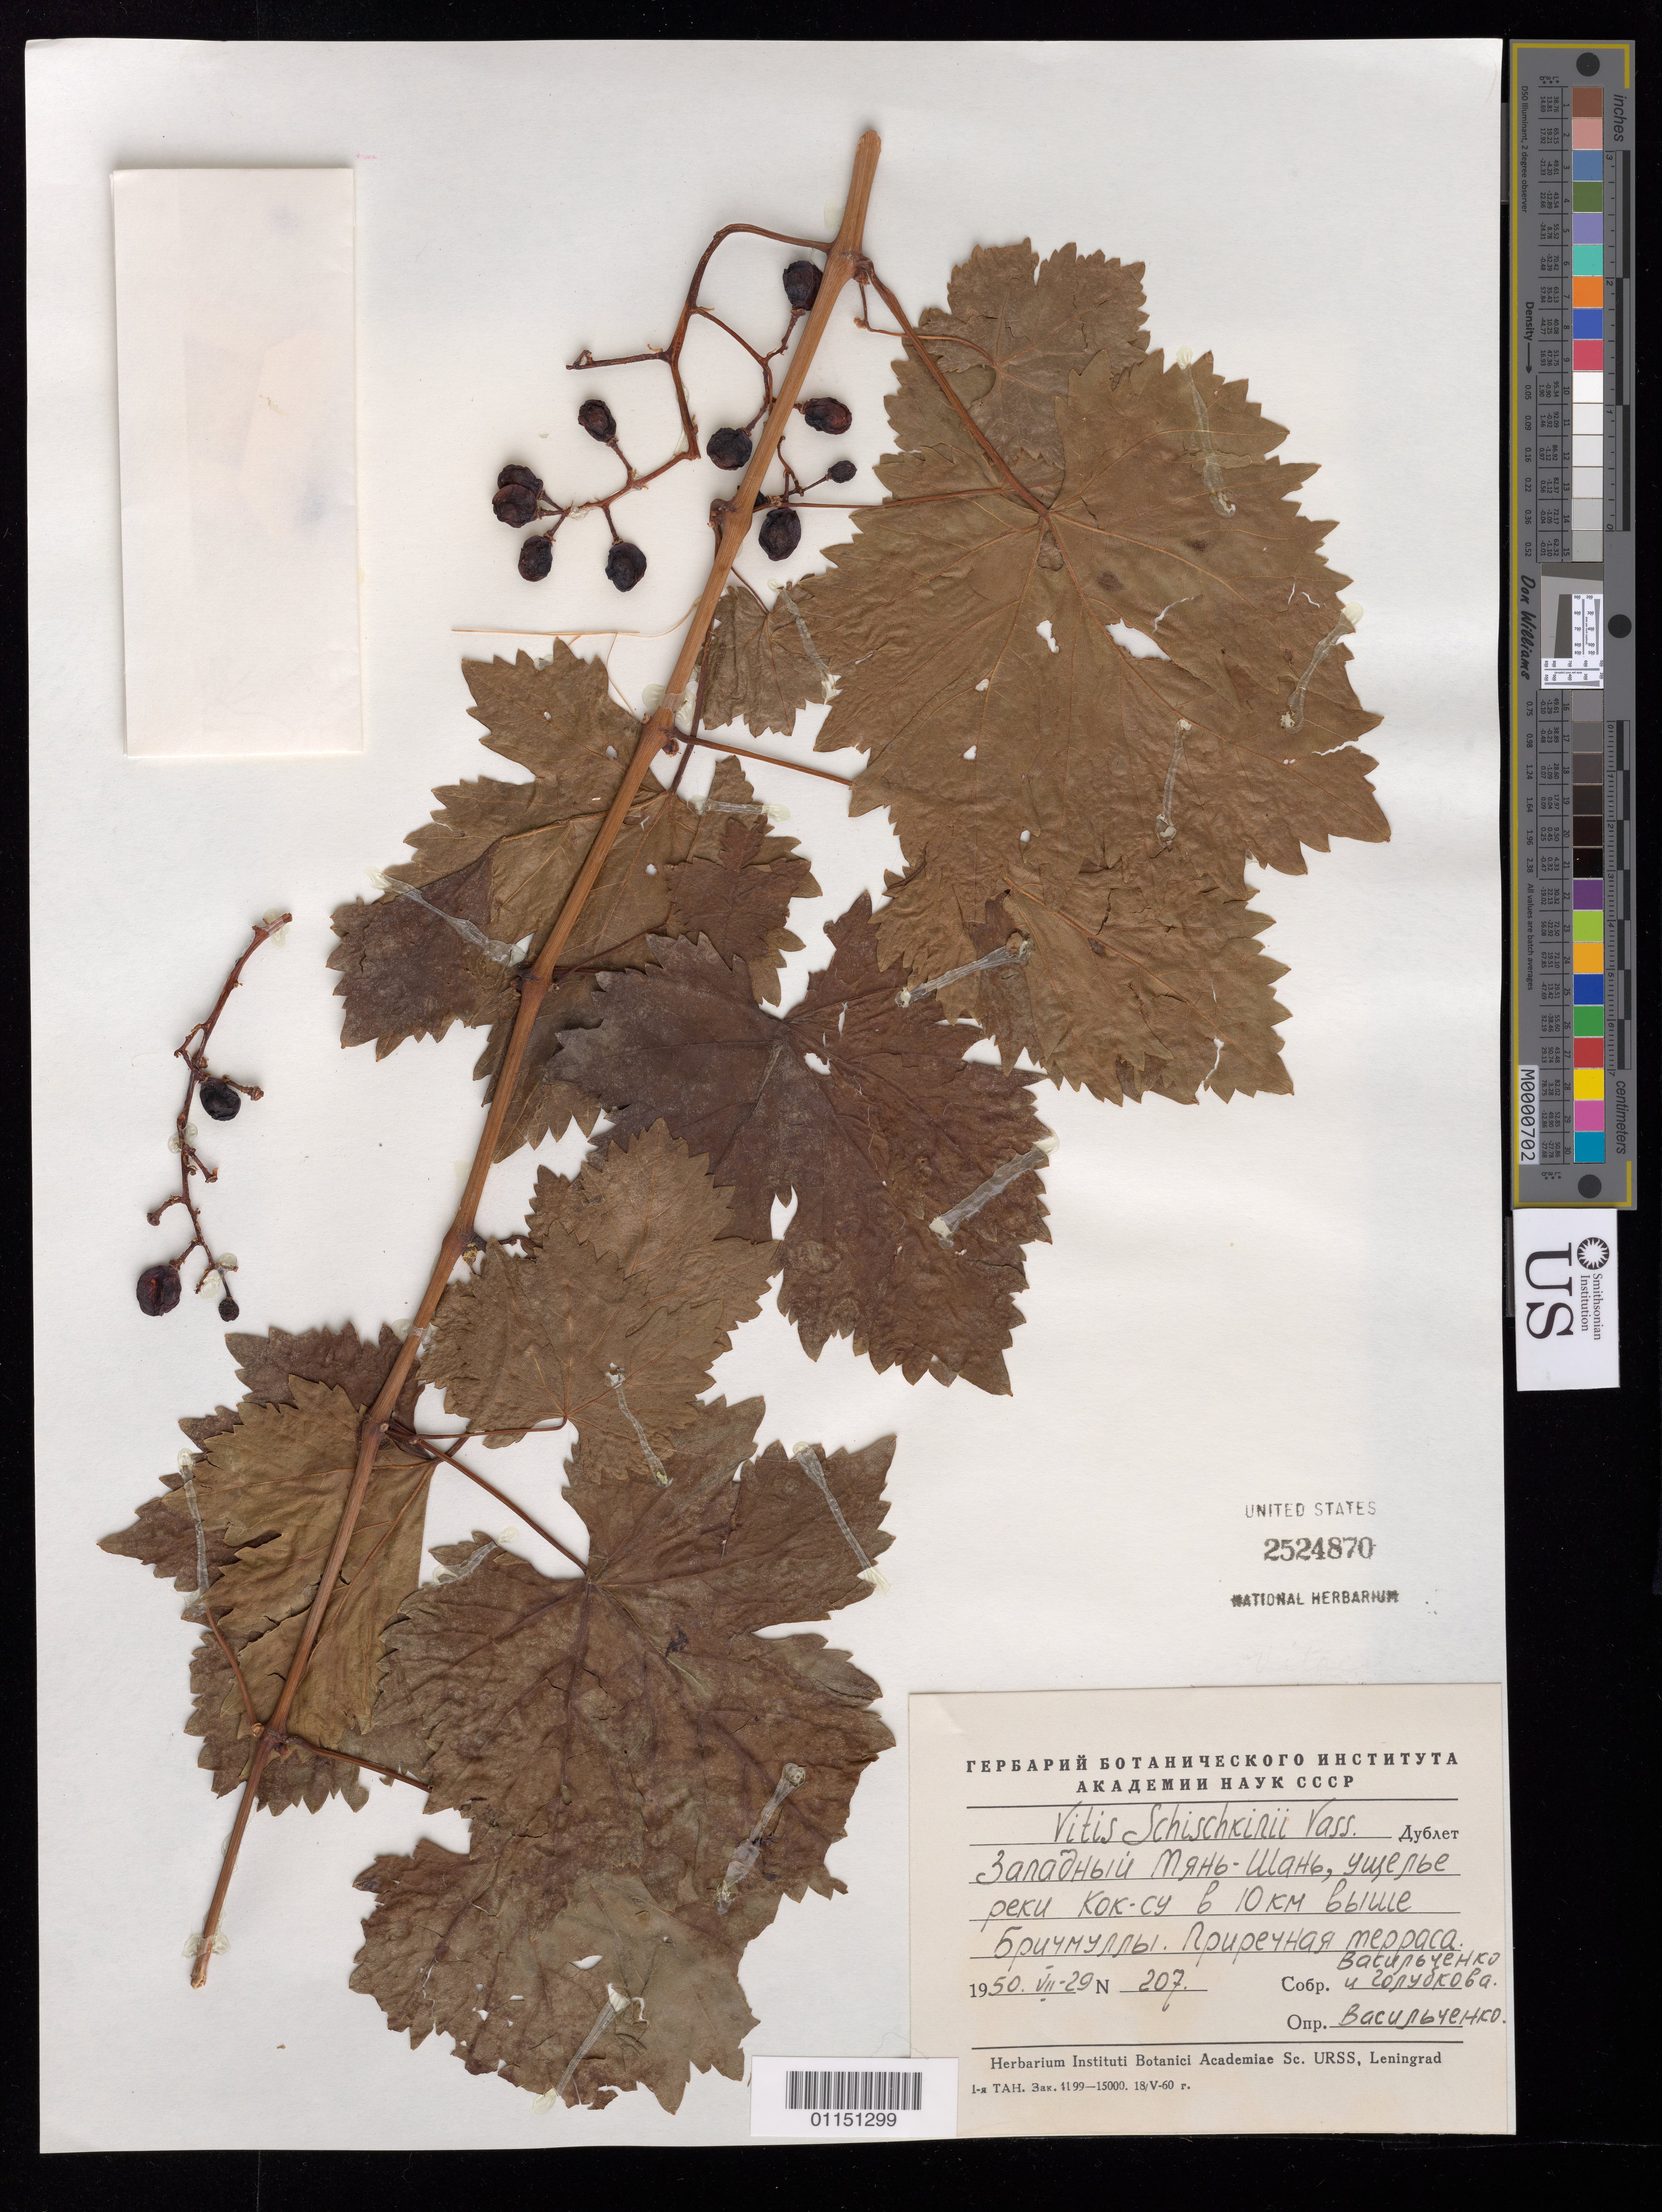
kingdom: Plantae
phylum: Tracheophyta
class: Magnoliopsida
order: Vitales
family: Vitaceae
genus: Vitis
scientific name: Vitis schischkinii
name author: Vass.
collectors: I. Vassilczenko & N. Golubkova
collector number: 207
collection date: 1950-07-29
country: Uzbekistan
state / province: Toshkent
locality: W Tian Shan, canyon of river Koksu, ca 10 km up to Brichmulla.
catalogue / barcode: US 2524870